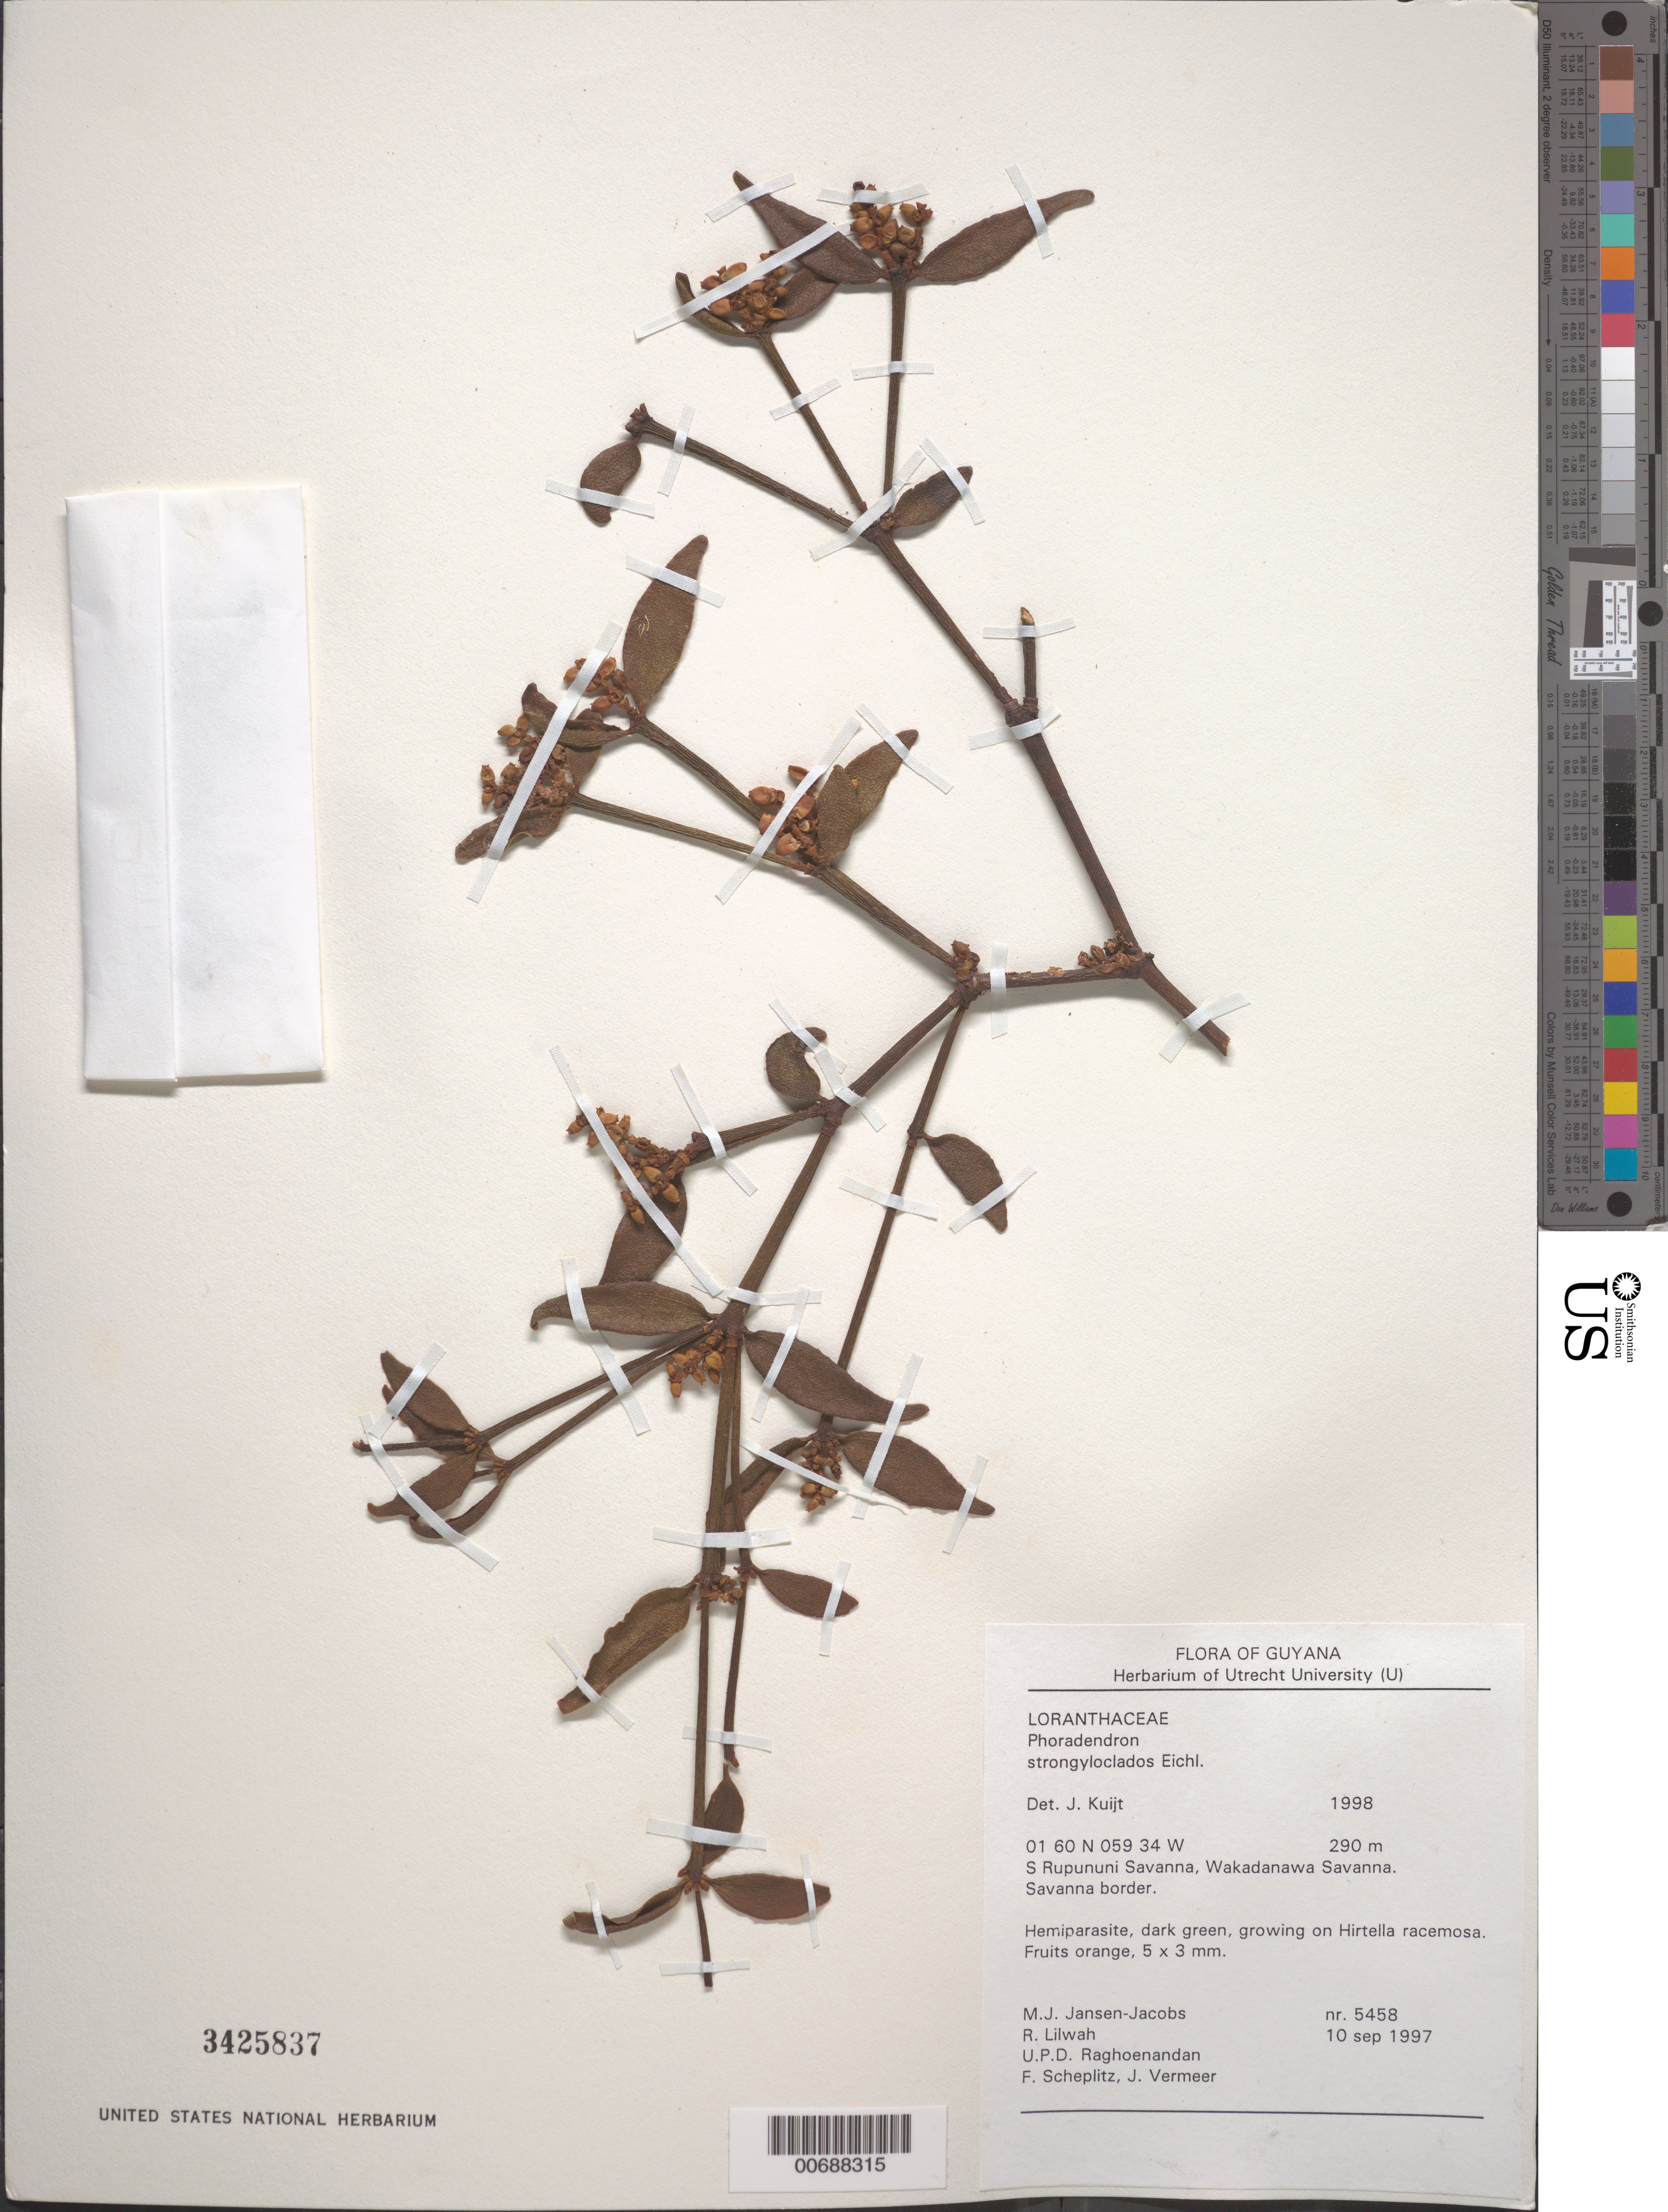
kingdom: Plantae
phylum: Tracheophyta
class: Magnoliopsida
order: Santalales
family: Viscaceae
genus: Phoradendron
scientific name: Phoradendron strongyloclados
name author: Eichler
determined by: Kuijt, Job, (CANADA)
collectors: M. J. Jansen-Jacobs, R. Lilwah, U. Raghoenandan, F. Scheplitz & J. Vermeer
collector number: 5458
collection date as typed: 10-Sep-97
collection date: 1997-09-10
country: Guyana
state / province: U. Takutu-U. Essequibo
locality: S. Rupununi savanna, Wakadanawa Savanna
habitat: Savanna border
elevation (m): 290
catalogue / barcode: US 3425837